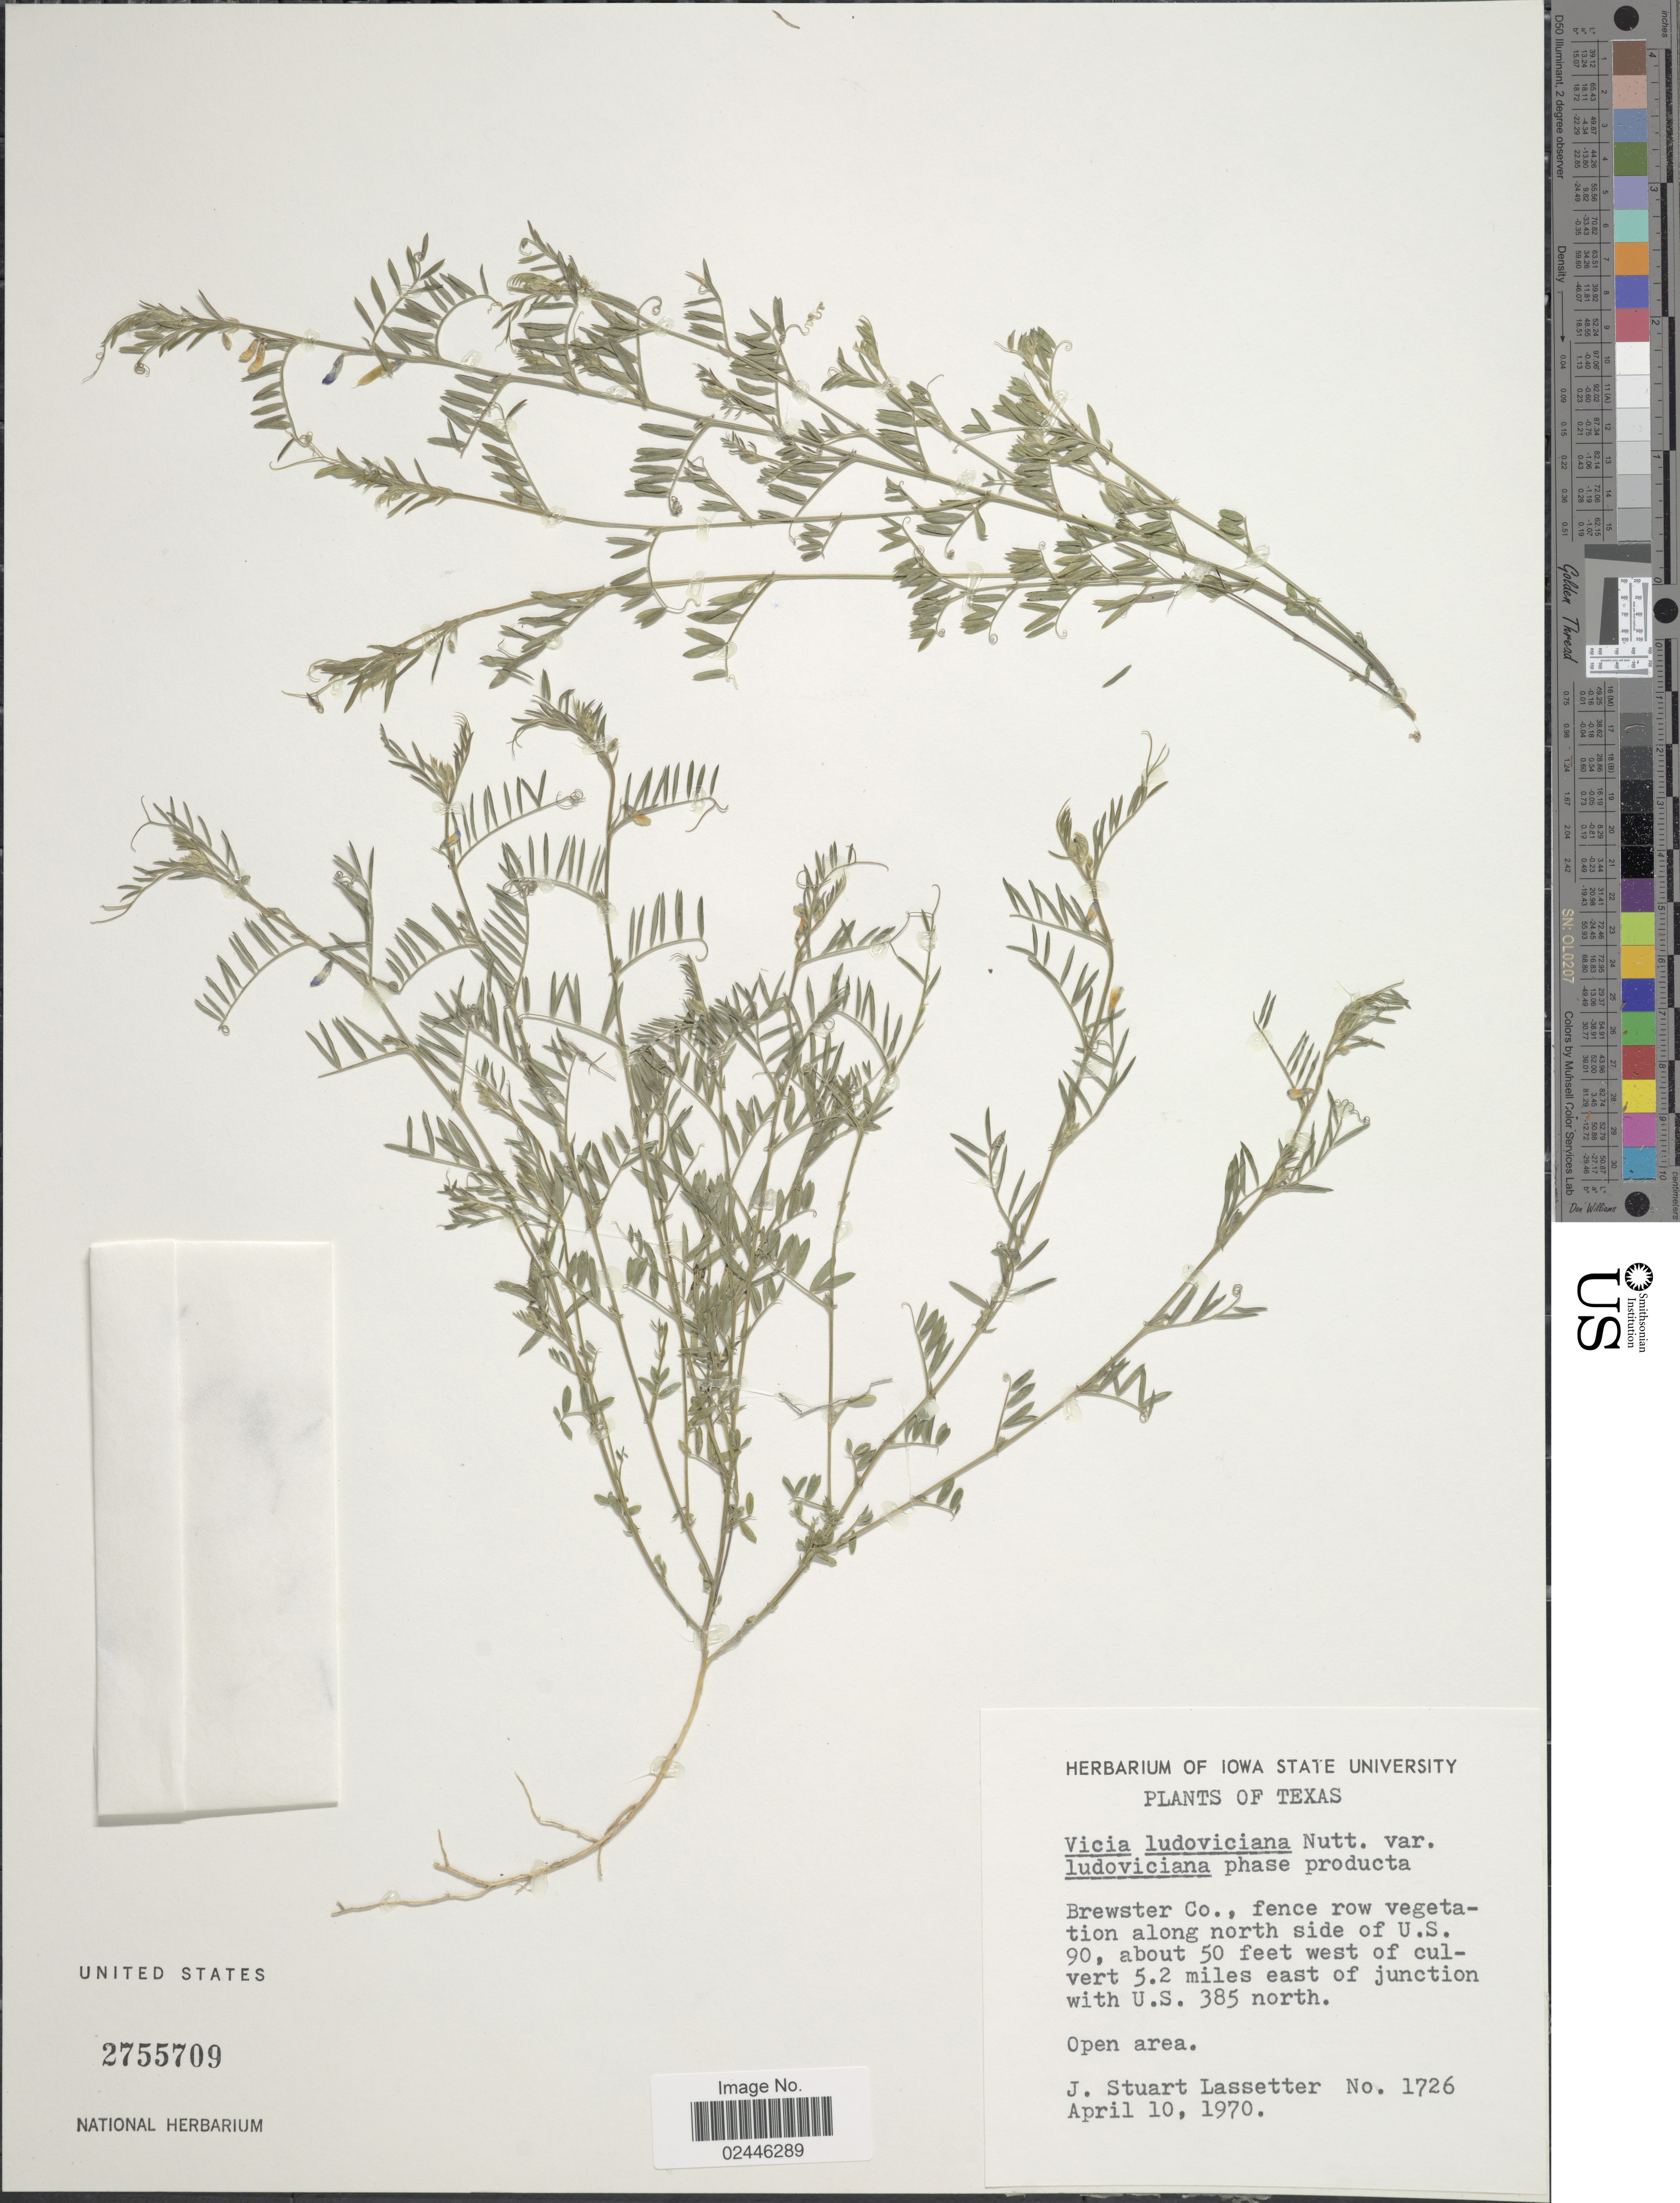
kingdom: Plantae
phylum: Tracheophyta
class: Magnoliopsida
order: Fabales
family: Fabaceae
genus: Vicia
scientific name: Vicia ludoviciana var. ludoviciana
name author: Nutt. ex Torr. & A. Gray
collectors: J. Lassetter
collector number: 1726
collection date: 1970-04-10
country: United States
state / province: Texas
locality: Brewster Co., fence row vegetation along north side of U.S. 90, about 50 feet west of culvert 5.2 miles east of junction with U.S. 385 north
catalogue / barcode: US 2755709